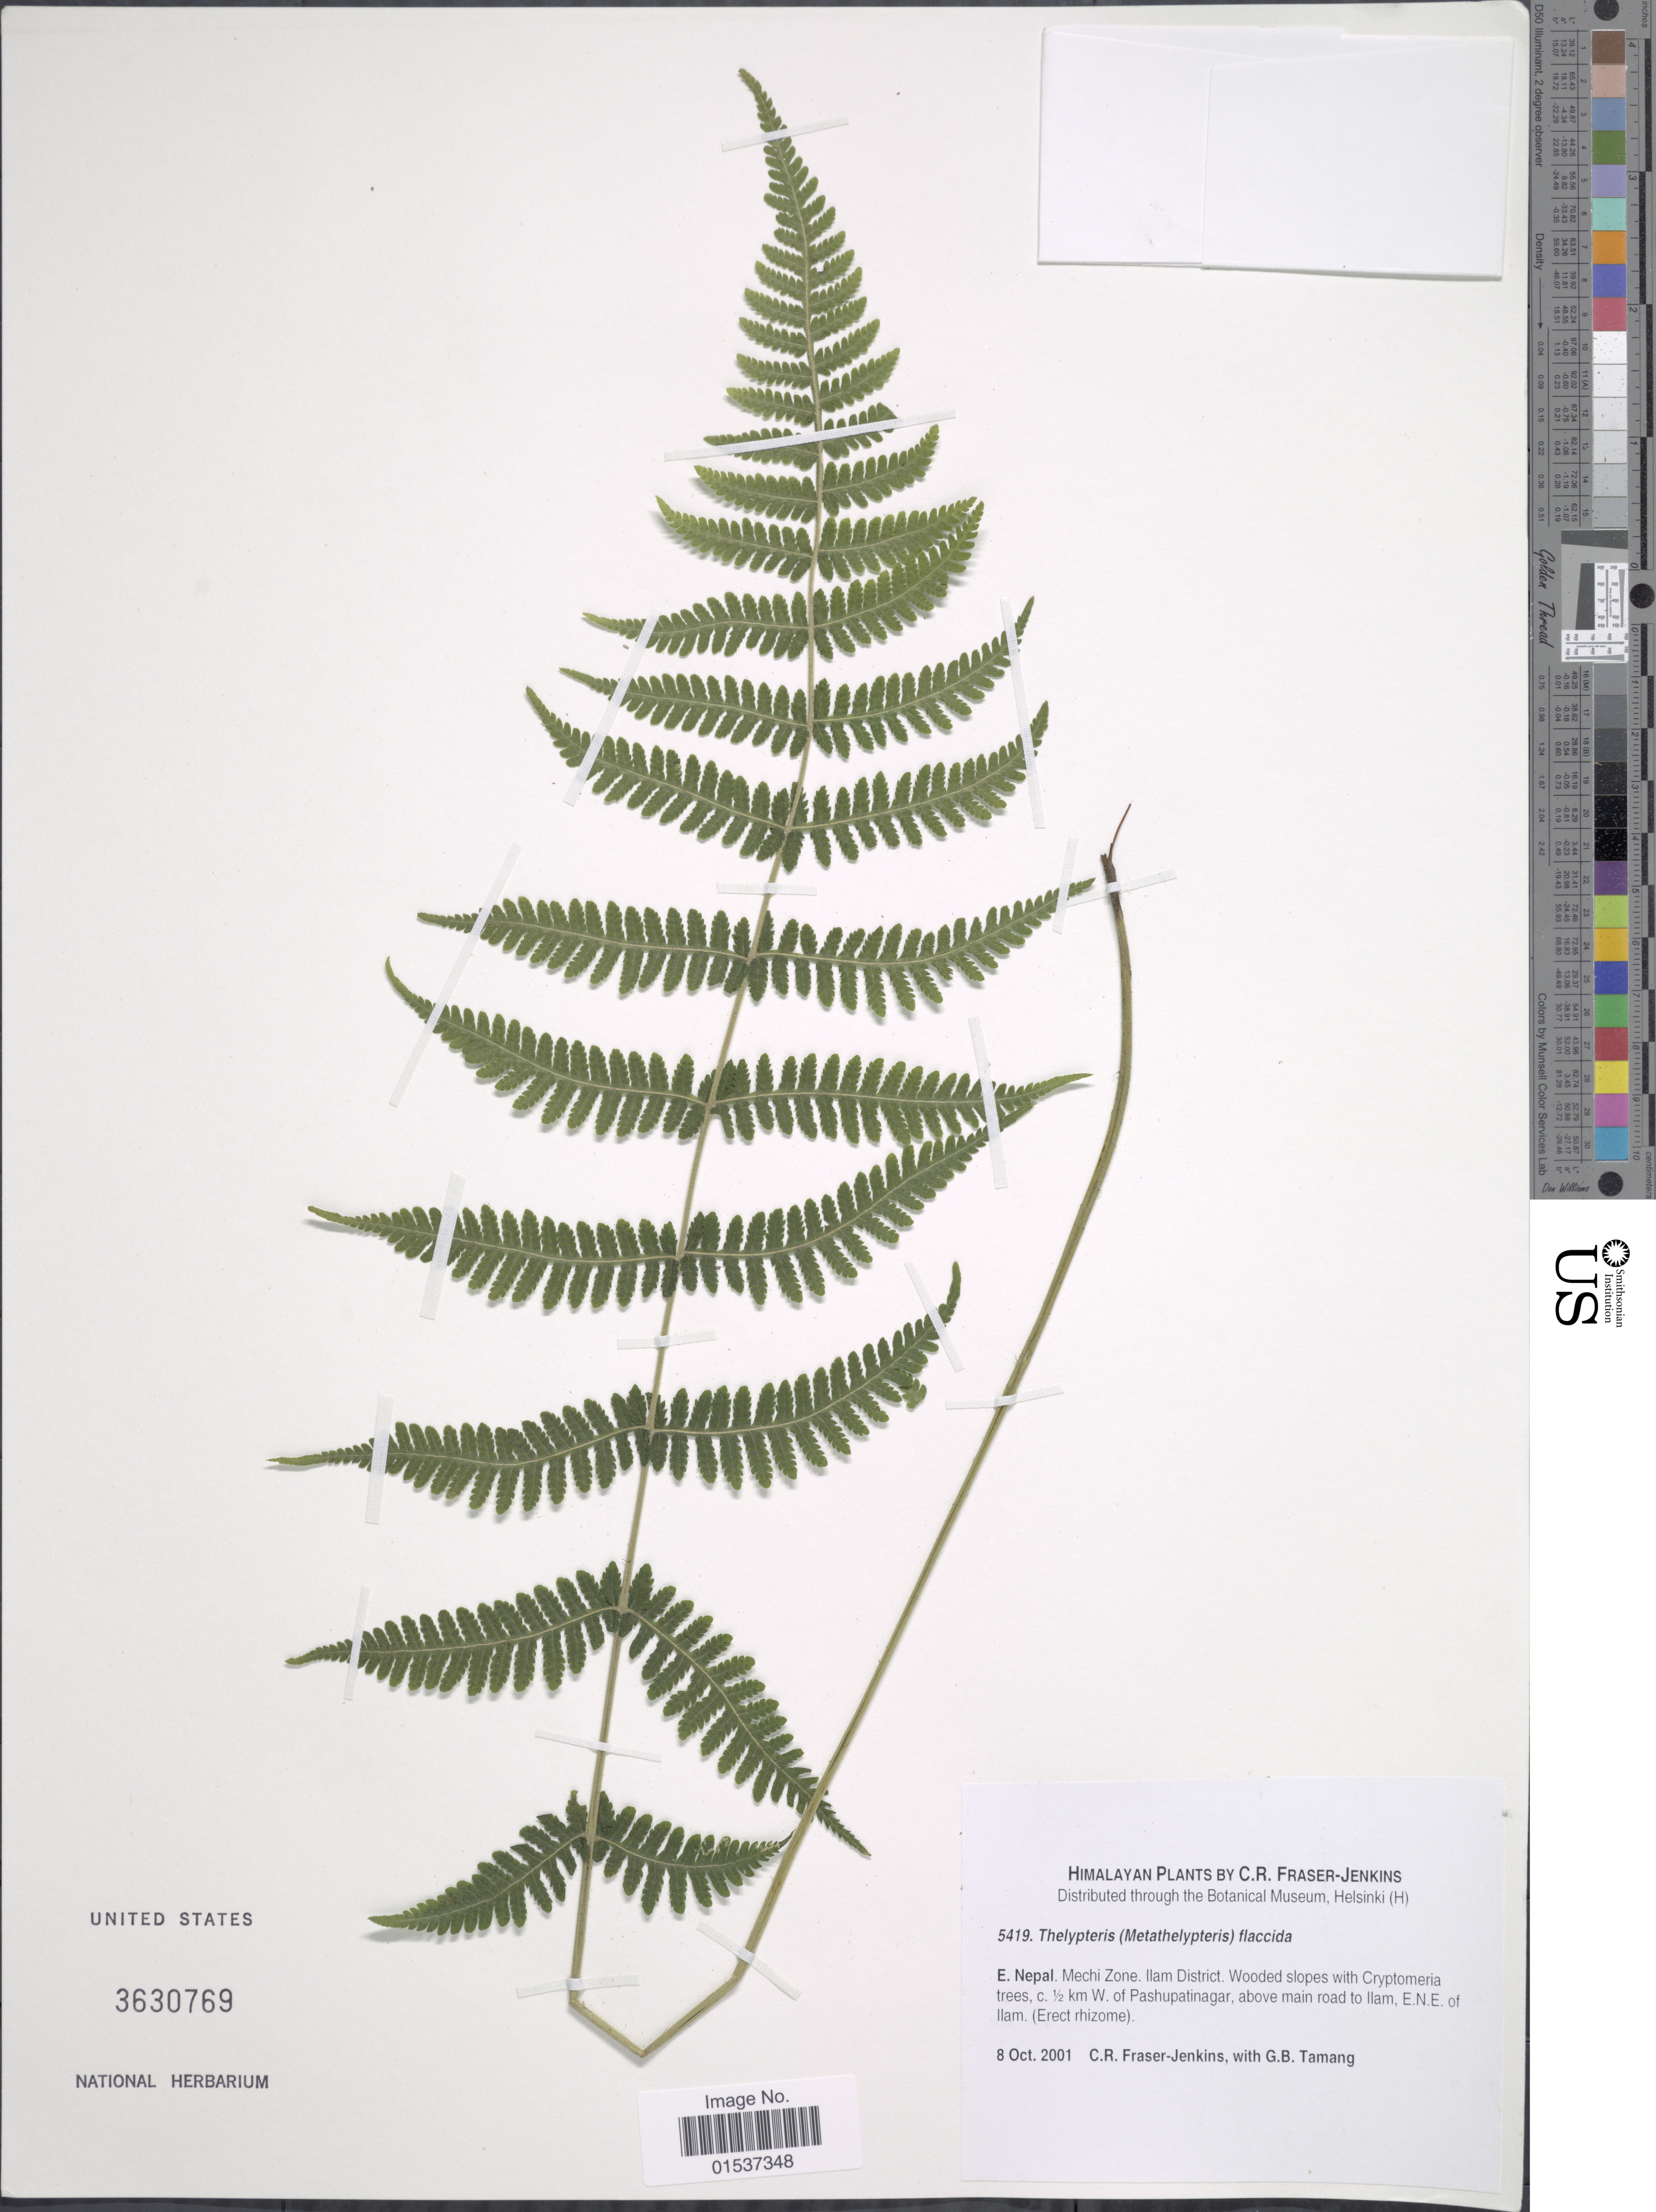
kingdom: Plantae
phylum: Tracheophyta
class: Polypodiopsida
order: Polypodiales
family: Thelypteridaceae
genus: Metathelypteris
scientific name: Metathelypteris flaccida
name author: (Blume) Ching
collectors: C. R. Fraser-Jenkins & G. Tamang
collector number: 5419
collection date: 2001-10-08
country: Nepal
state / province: Mechi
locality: Himalayan, E. Nepal. Mechi Zone, Ilam District. c. 1½ km W. of Pashupatinagar, above main road to Ilam,E.N.E. of Ilam.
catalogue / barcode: US 3630769